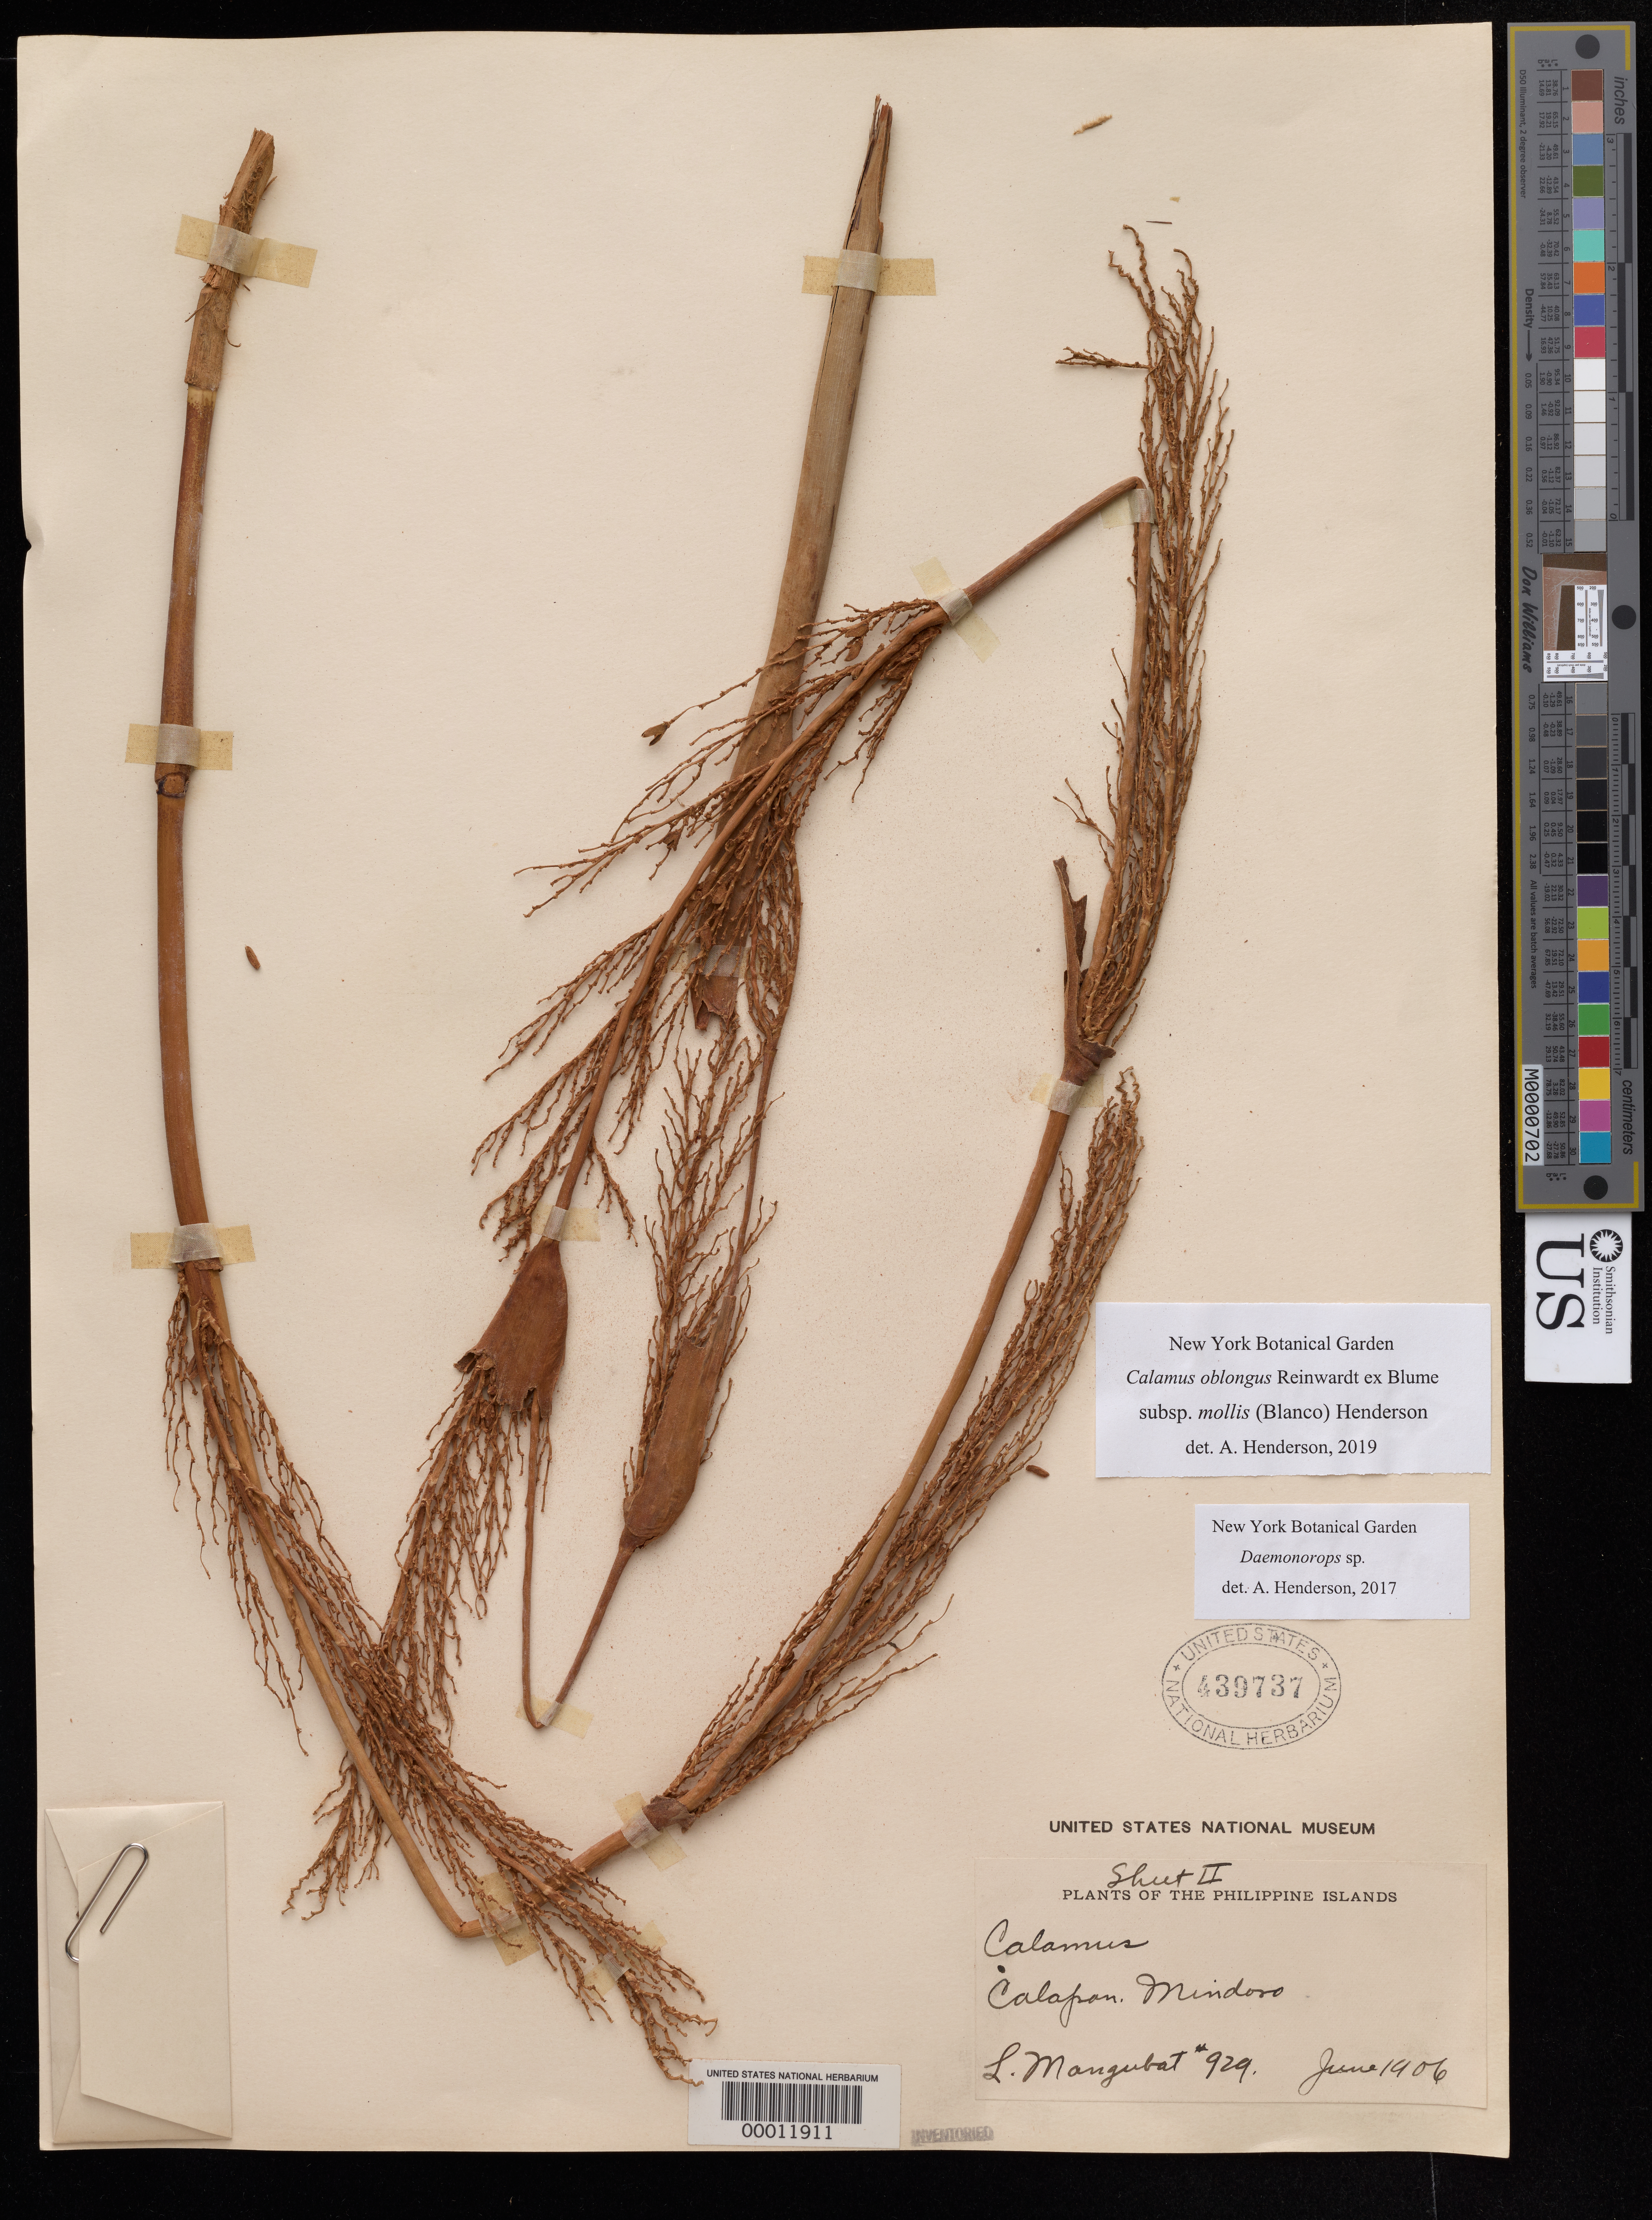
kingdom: Plantae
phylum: Tracheophyta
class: Liliopsida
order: Arecales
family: Arecaceae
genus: Calamus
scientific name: Calamus oblongus subsp. mollis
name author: (Blanco) A.J. Hend.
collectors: L. Mangubat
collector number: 929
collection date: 1906-06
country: Philippines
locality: Calafan, Mindoro.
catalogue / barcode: US 439737